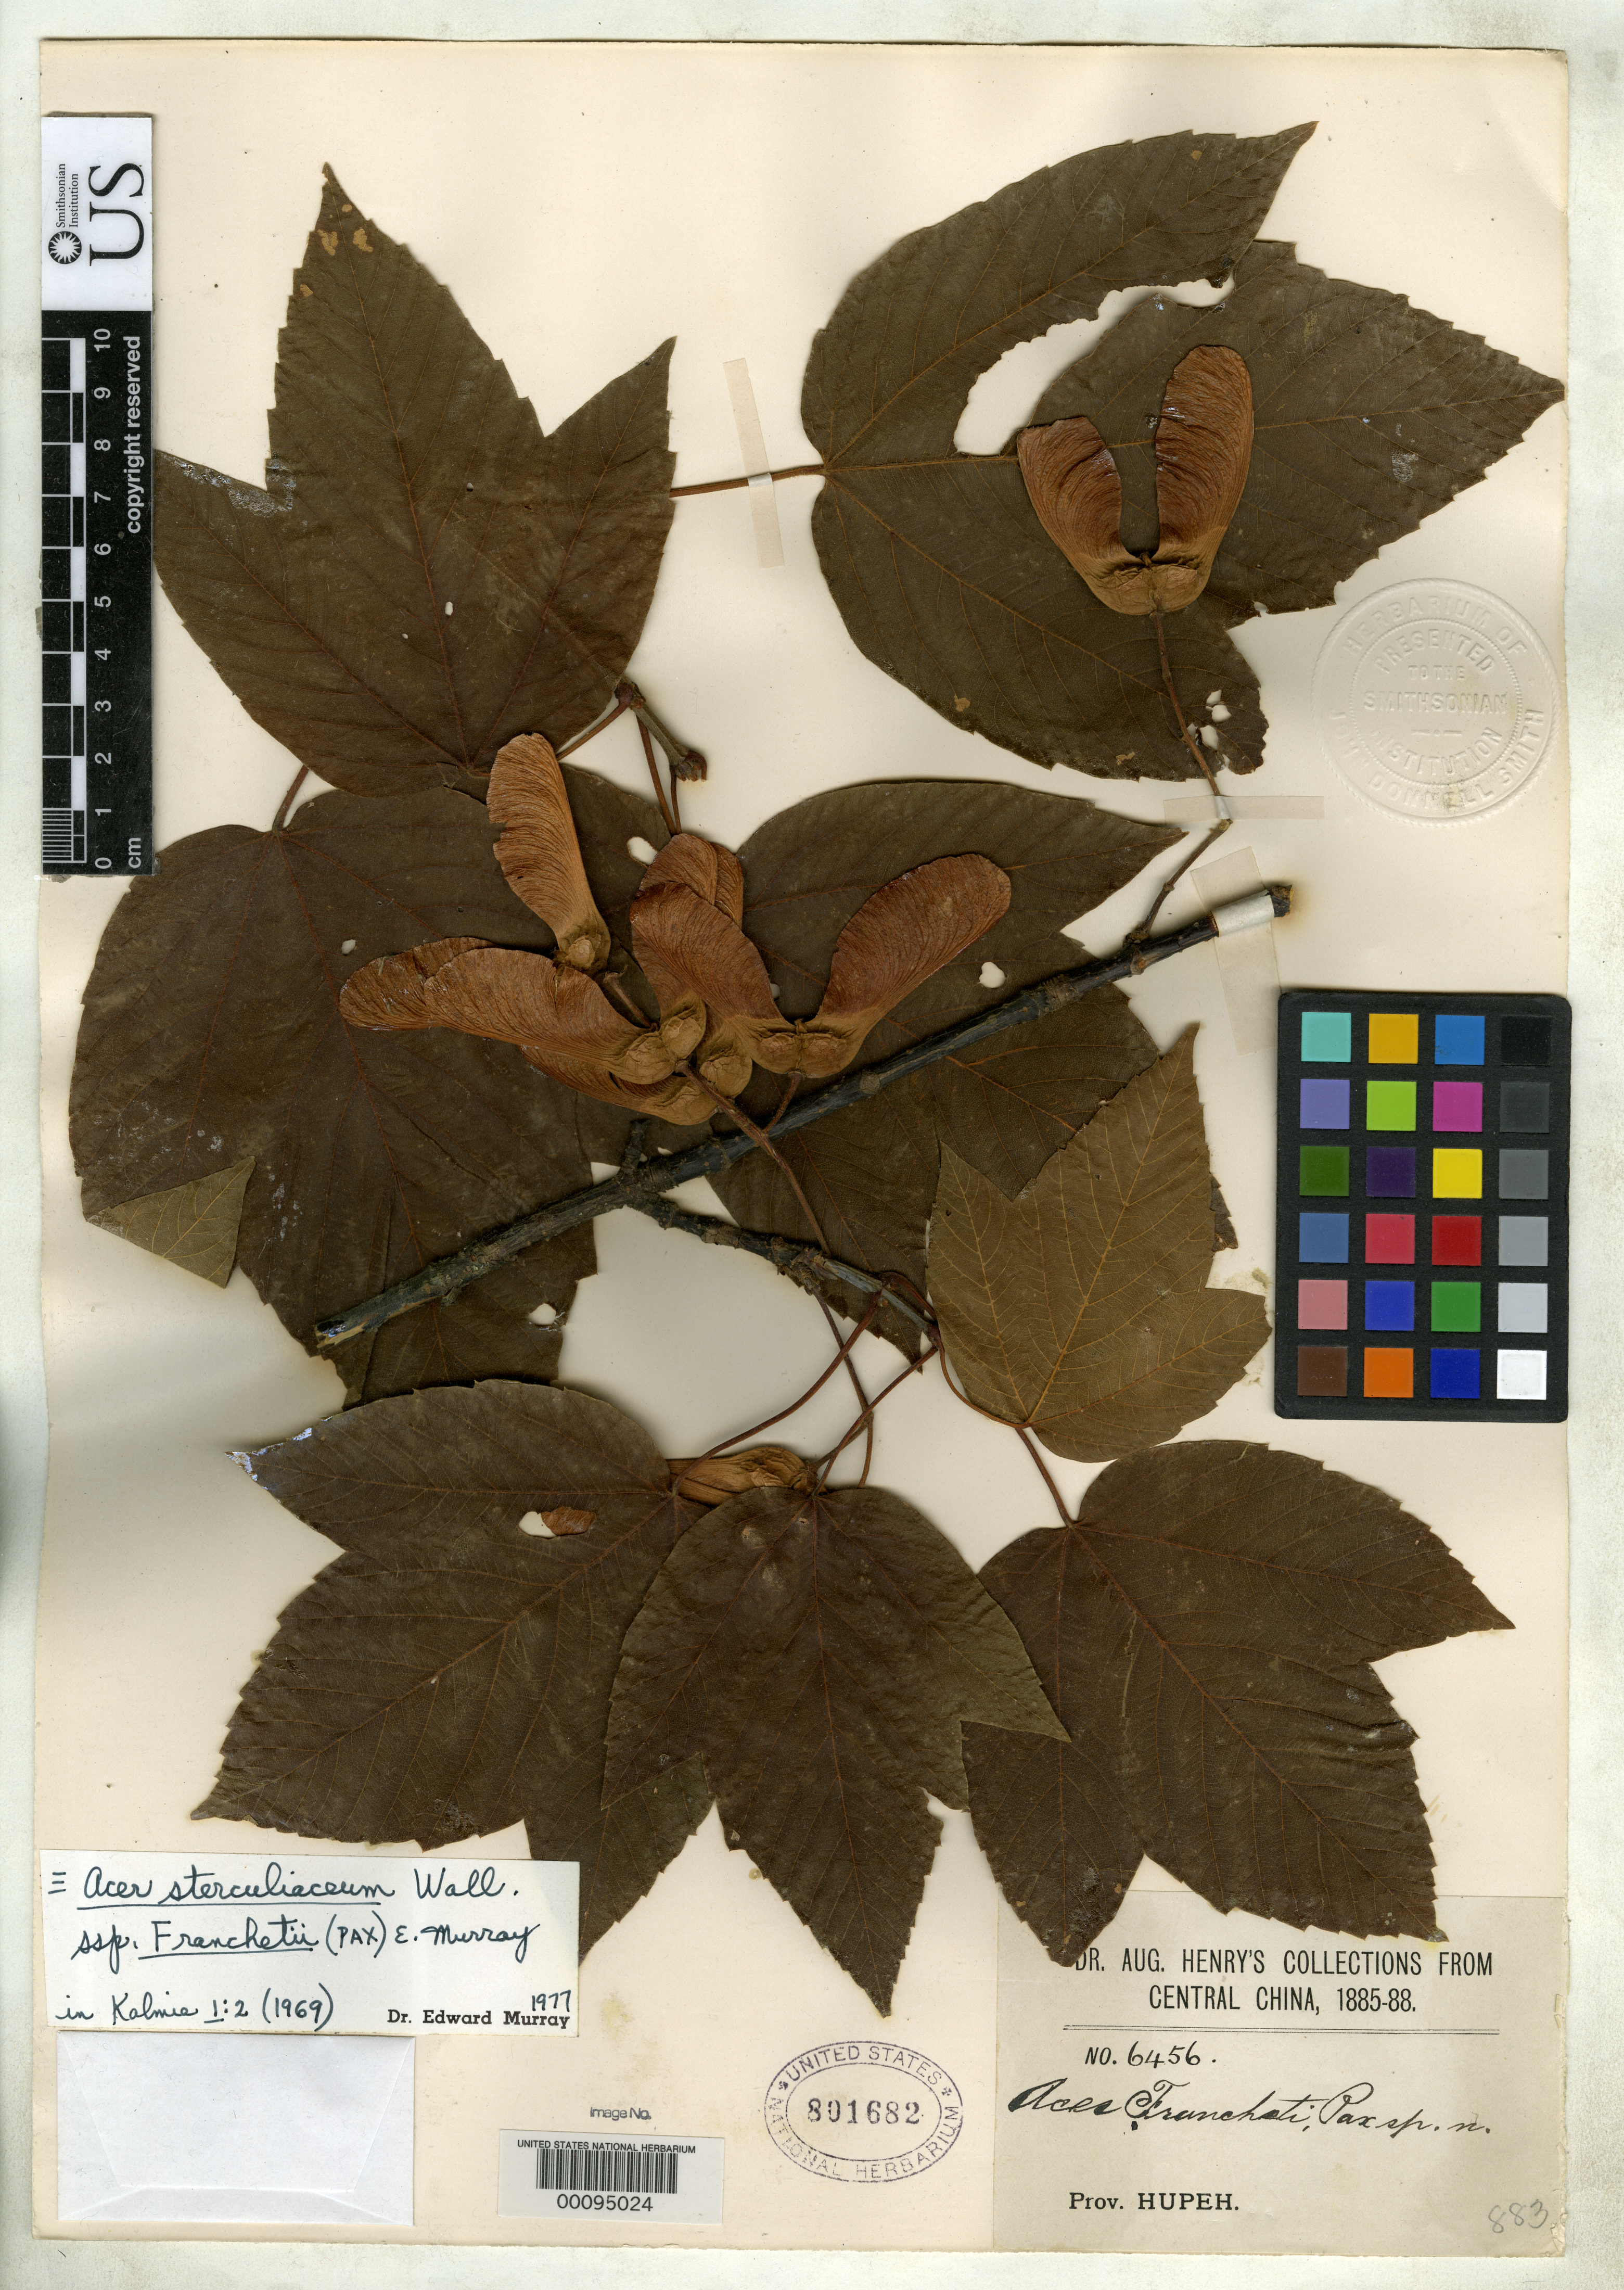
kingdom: Plantae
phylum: Tracheophyta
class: Magnoliopsida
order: Sapindales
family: Sapindaceae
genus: Acer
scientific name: Acer franchetii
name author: Pax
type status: Isotype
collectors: A. Henry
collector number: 6456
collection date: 1885/1888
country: China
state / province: Hubei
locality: Central China. Prov. Hupeh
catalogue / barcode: US 801682